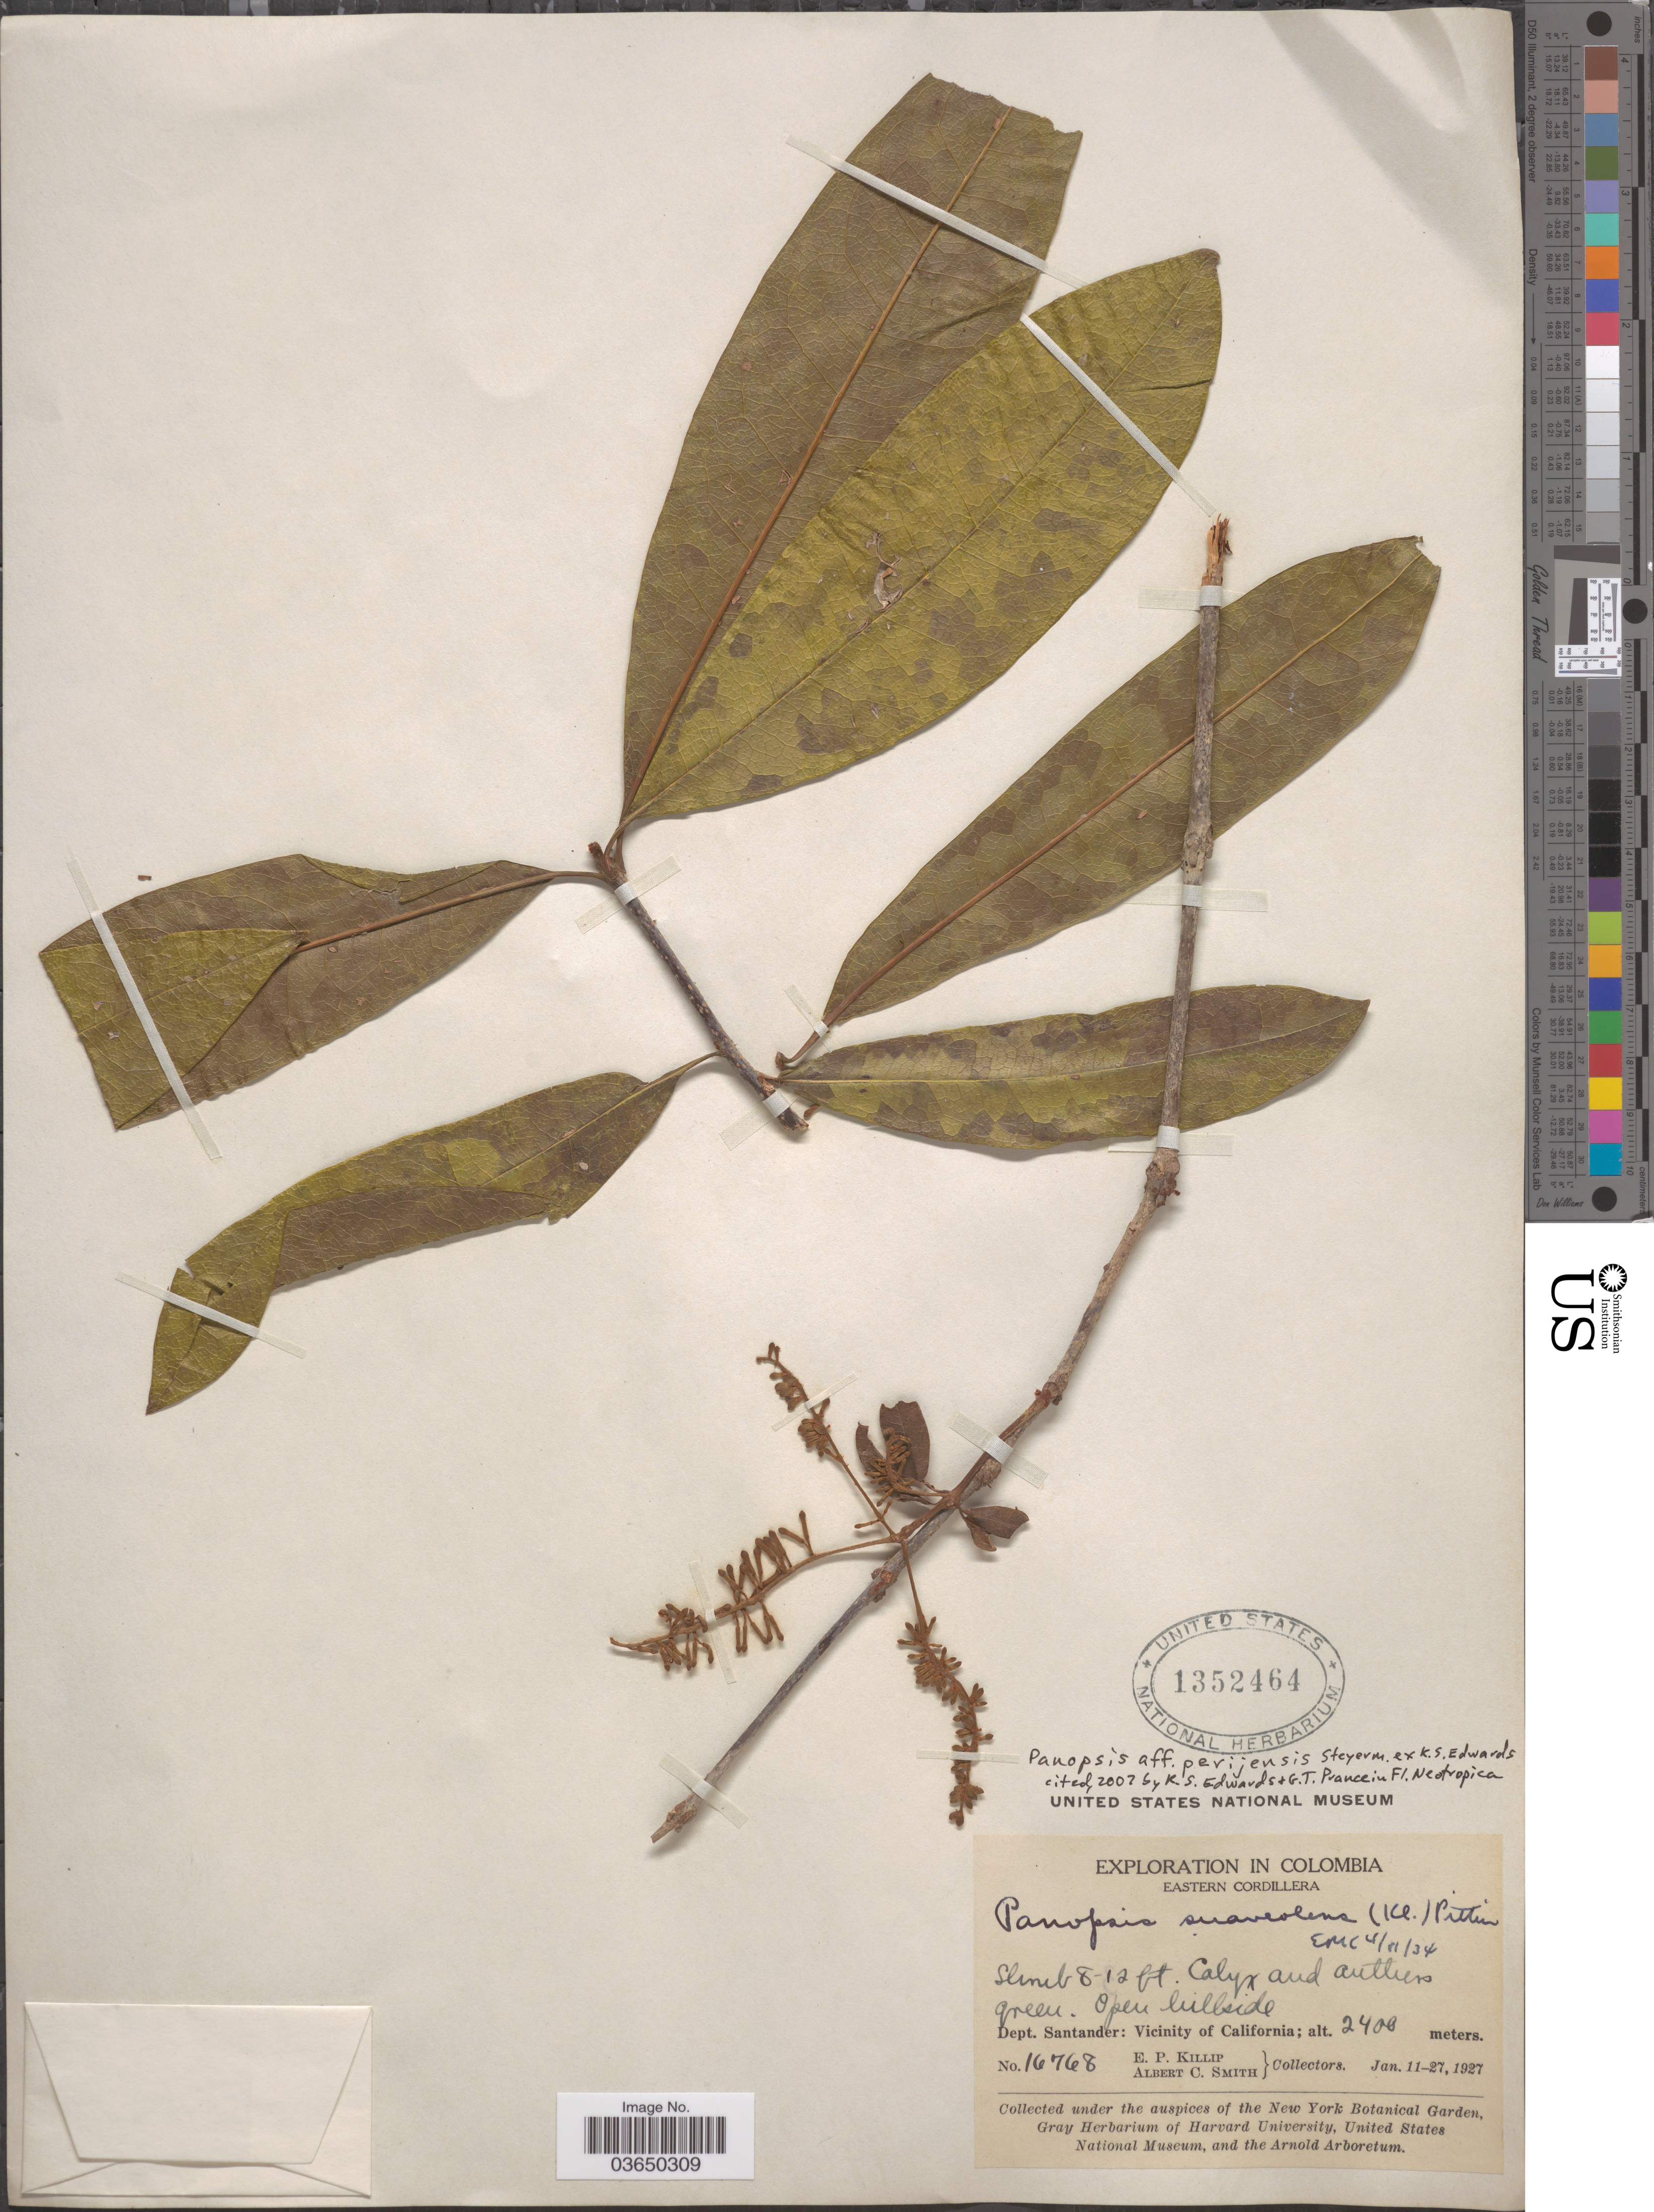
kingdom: Plantae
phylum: Tracheophyta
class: Magnoliopsida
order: Proteales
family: Proteaceae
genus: Panopsis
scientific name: Panopsis perijensis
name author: Steyerm. ex K.S. Edwards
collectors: E. P. Killip & A. C. Smith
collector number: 16768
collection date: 1927-01-11/1927-01-27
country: Colombia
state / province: Santander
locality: Eastern Cordillera. Dept. Santander: Vicinity of California.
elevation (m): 2400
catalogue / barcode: US 1352464